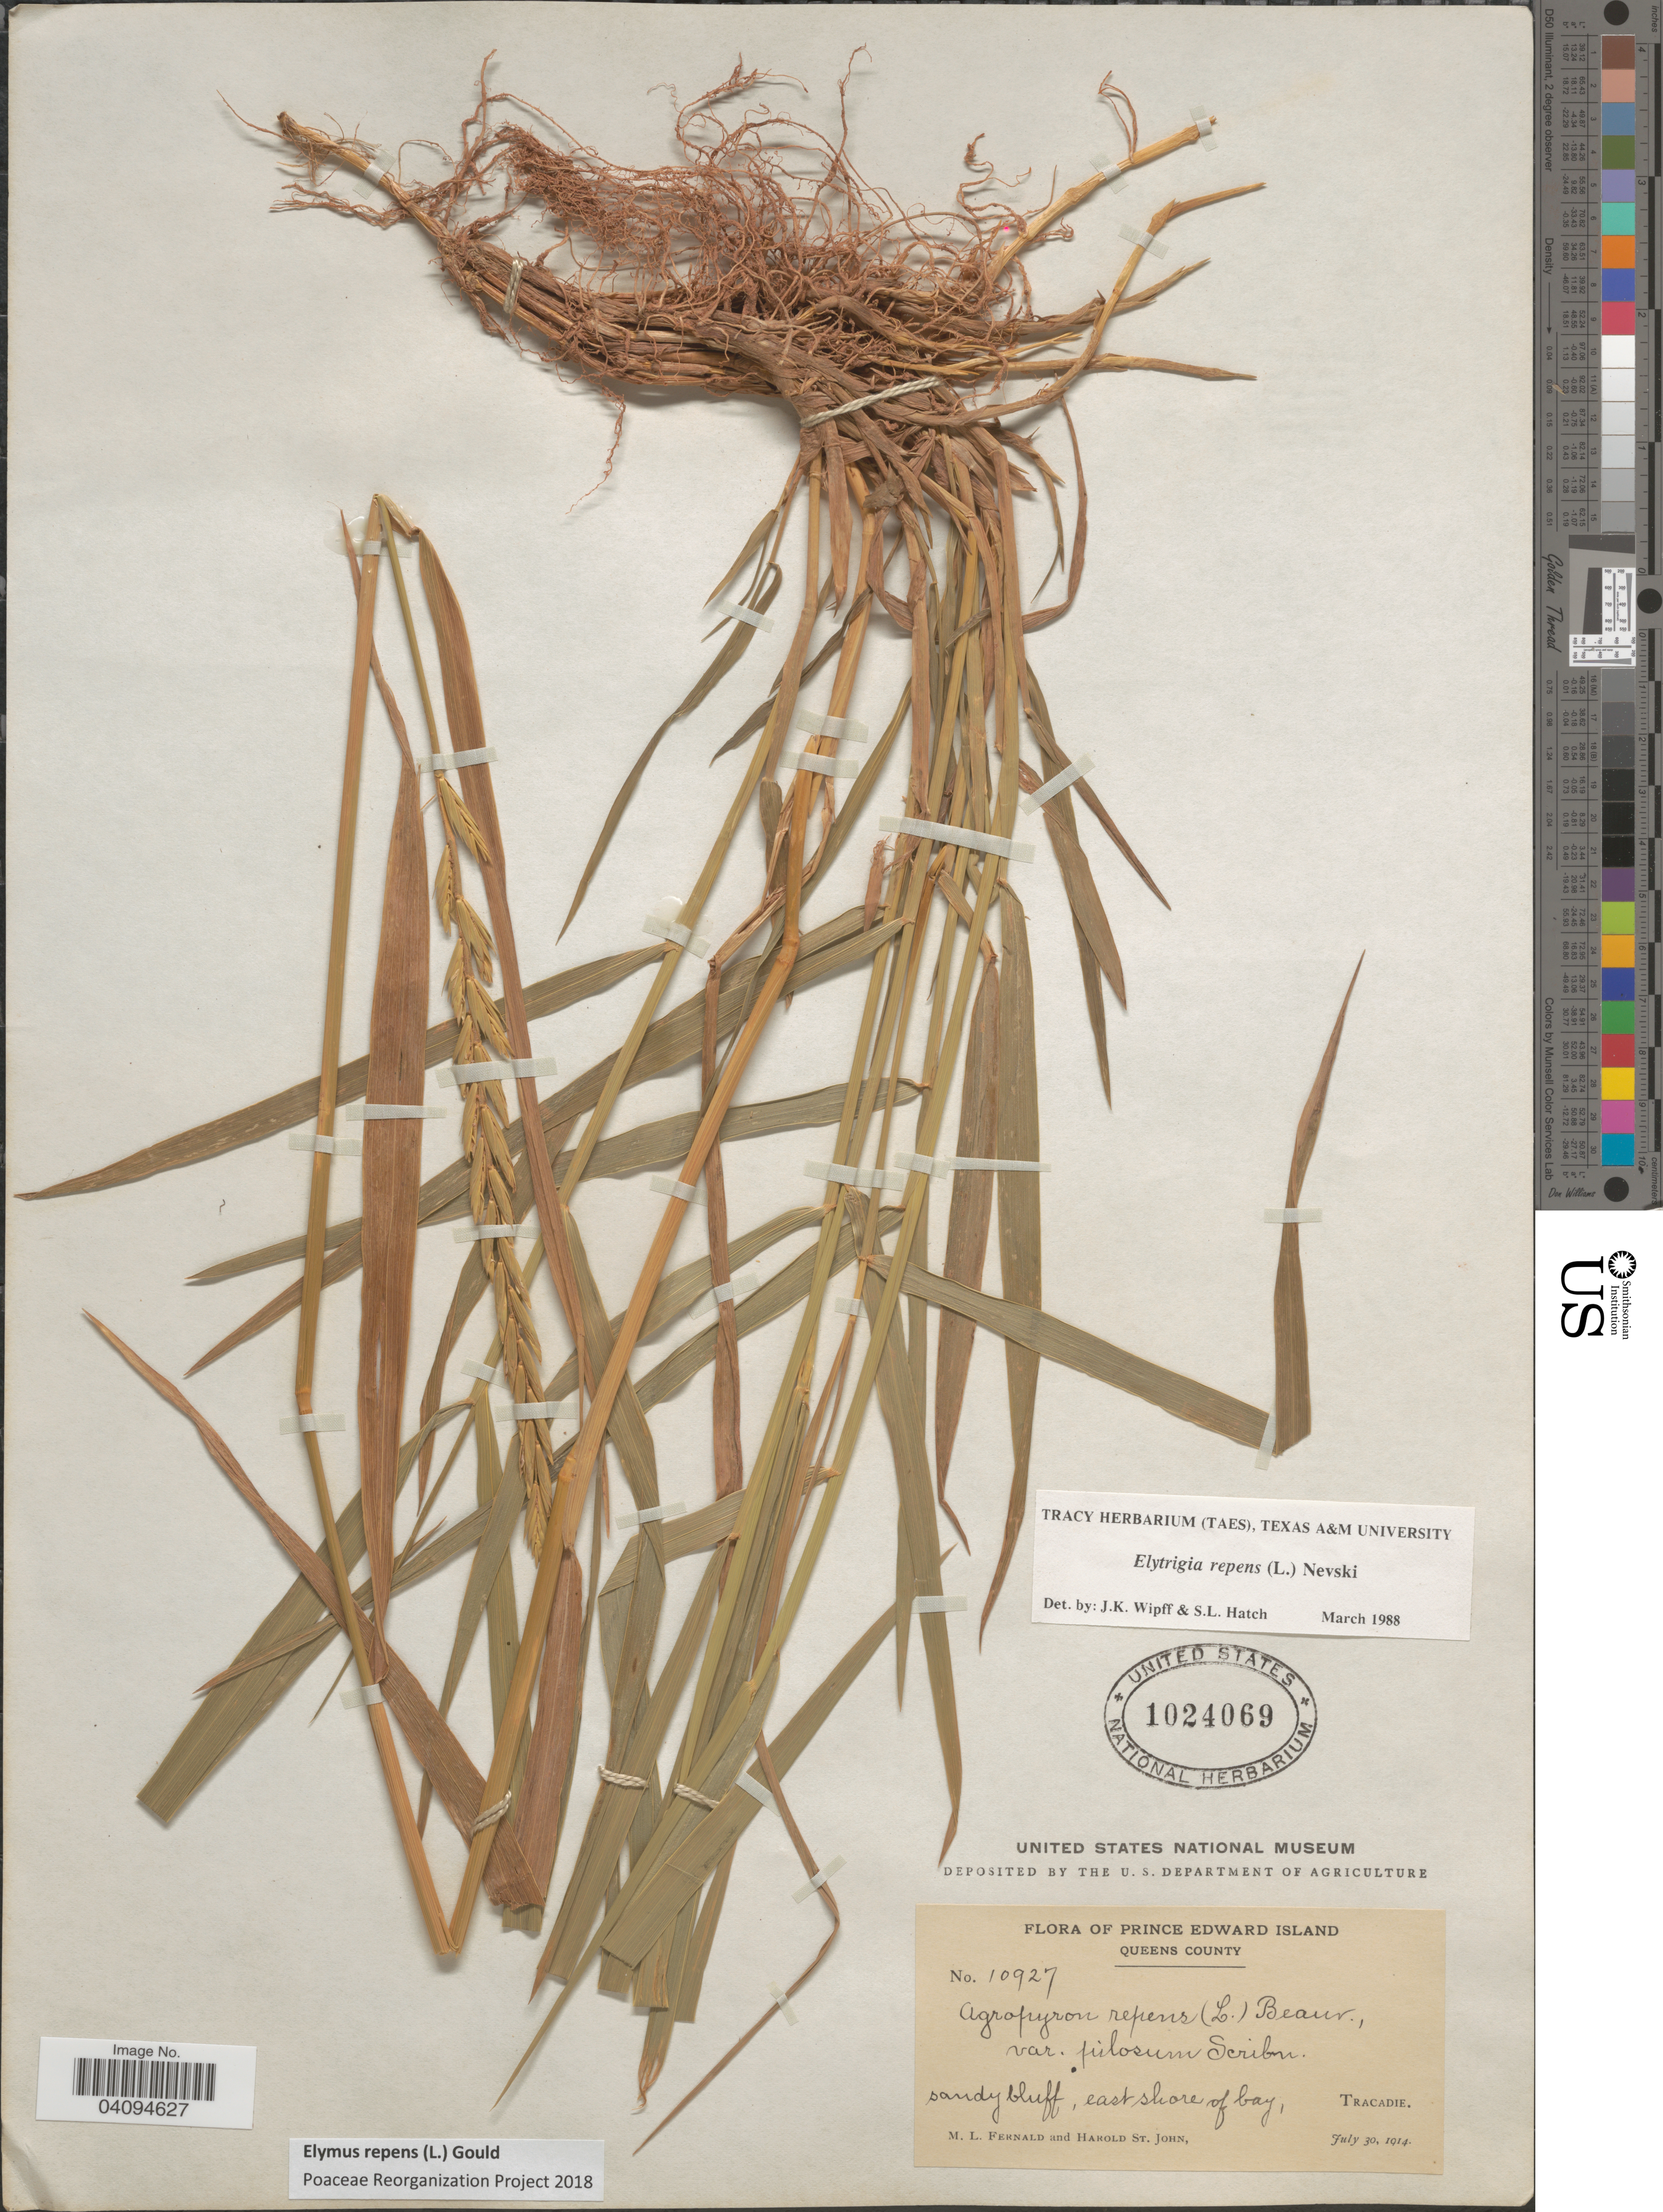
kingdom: Plantae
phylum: Tracheophyta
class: Liliopsida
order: Poales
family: Poaceae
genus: Elymus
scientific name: Elymus repens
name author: (L.) Gould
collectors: M. L. Fernald & H. St. John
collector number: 10927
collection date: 1914-07-30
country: Canada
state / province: Prince Edward Island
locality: Queens County. Sandy bluff, east shore of bay, Tracadie.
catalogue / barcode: US 1024069